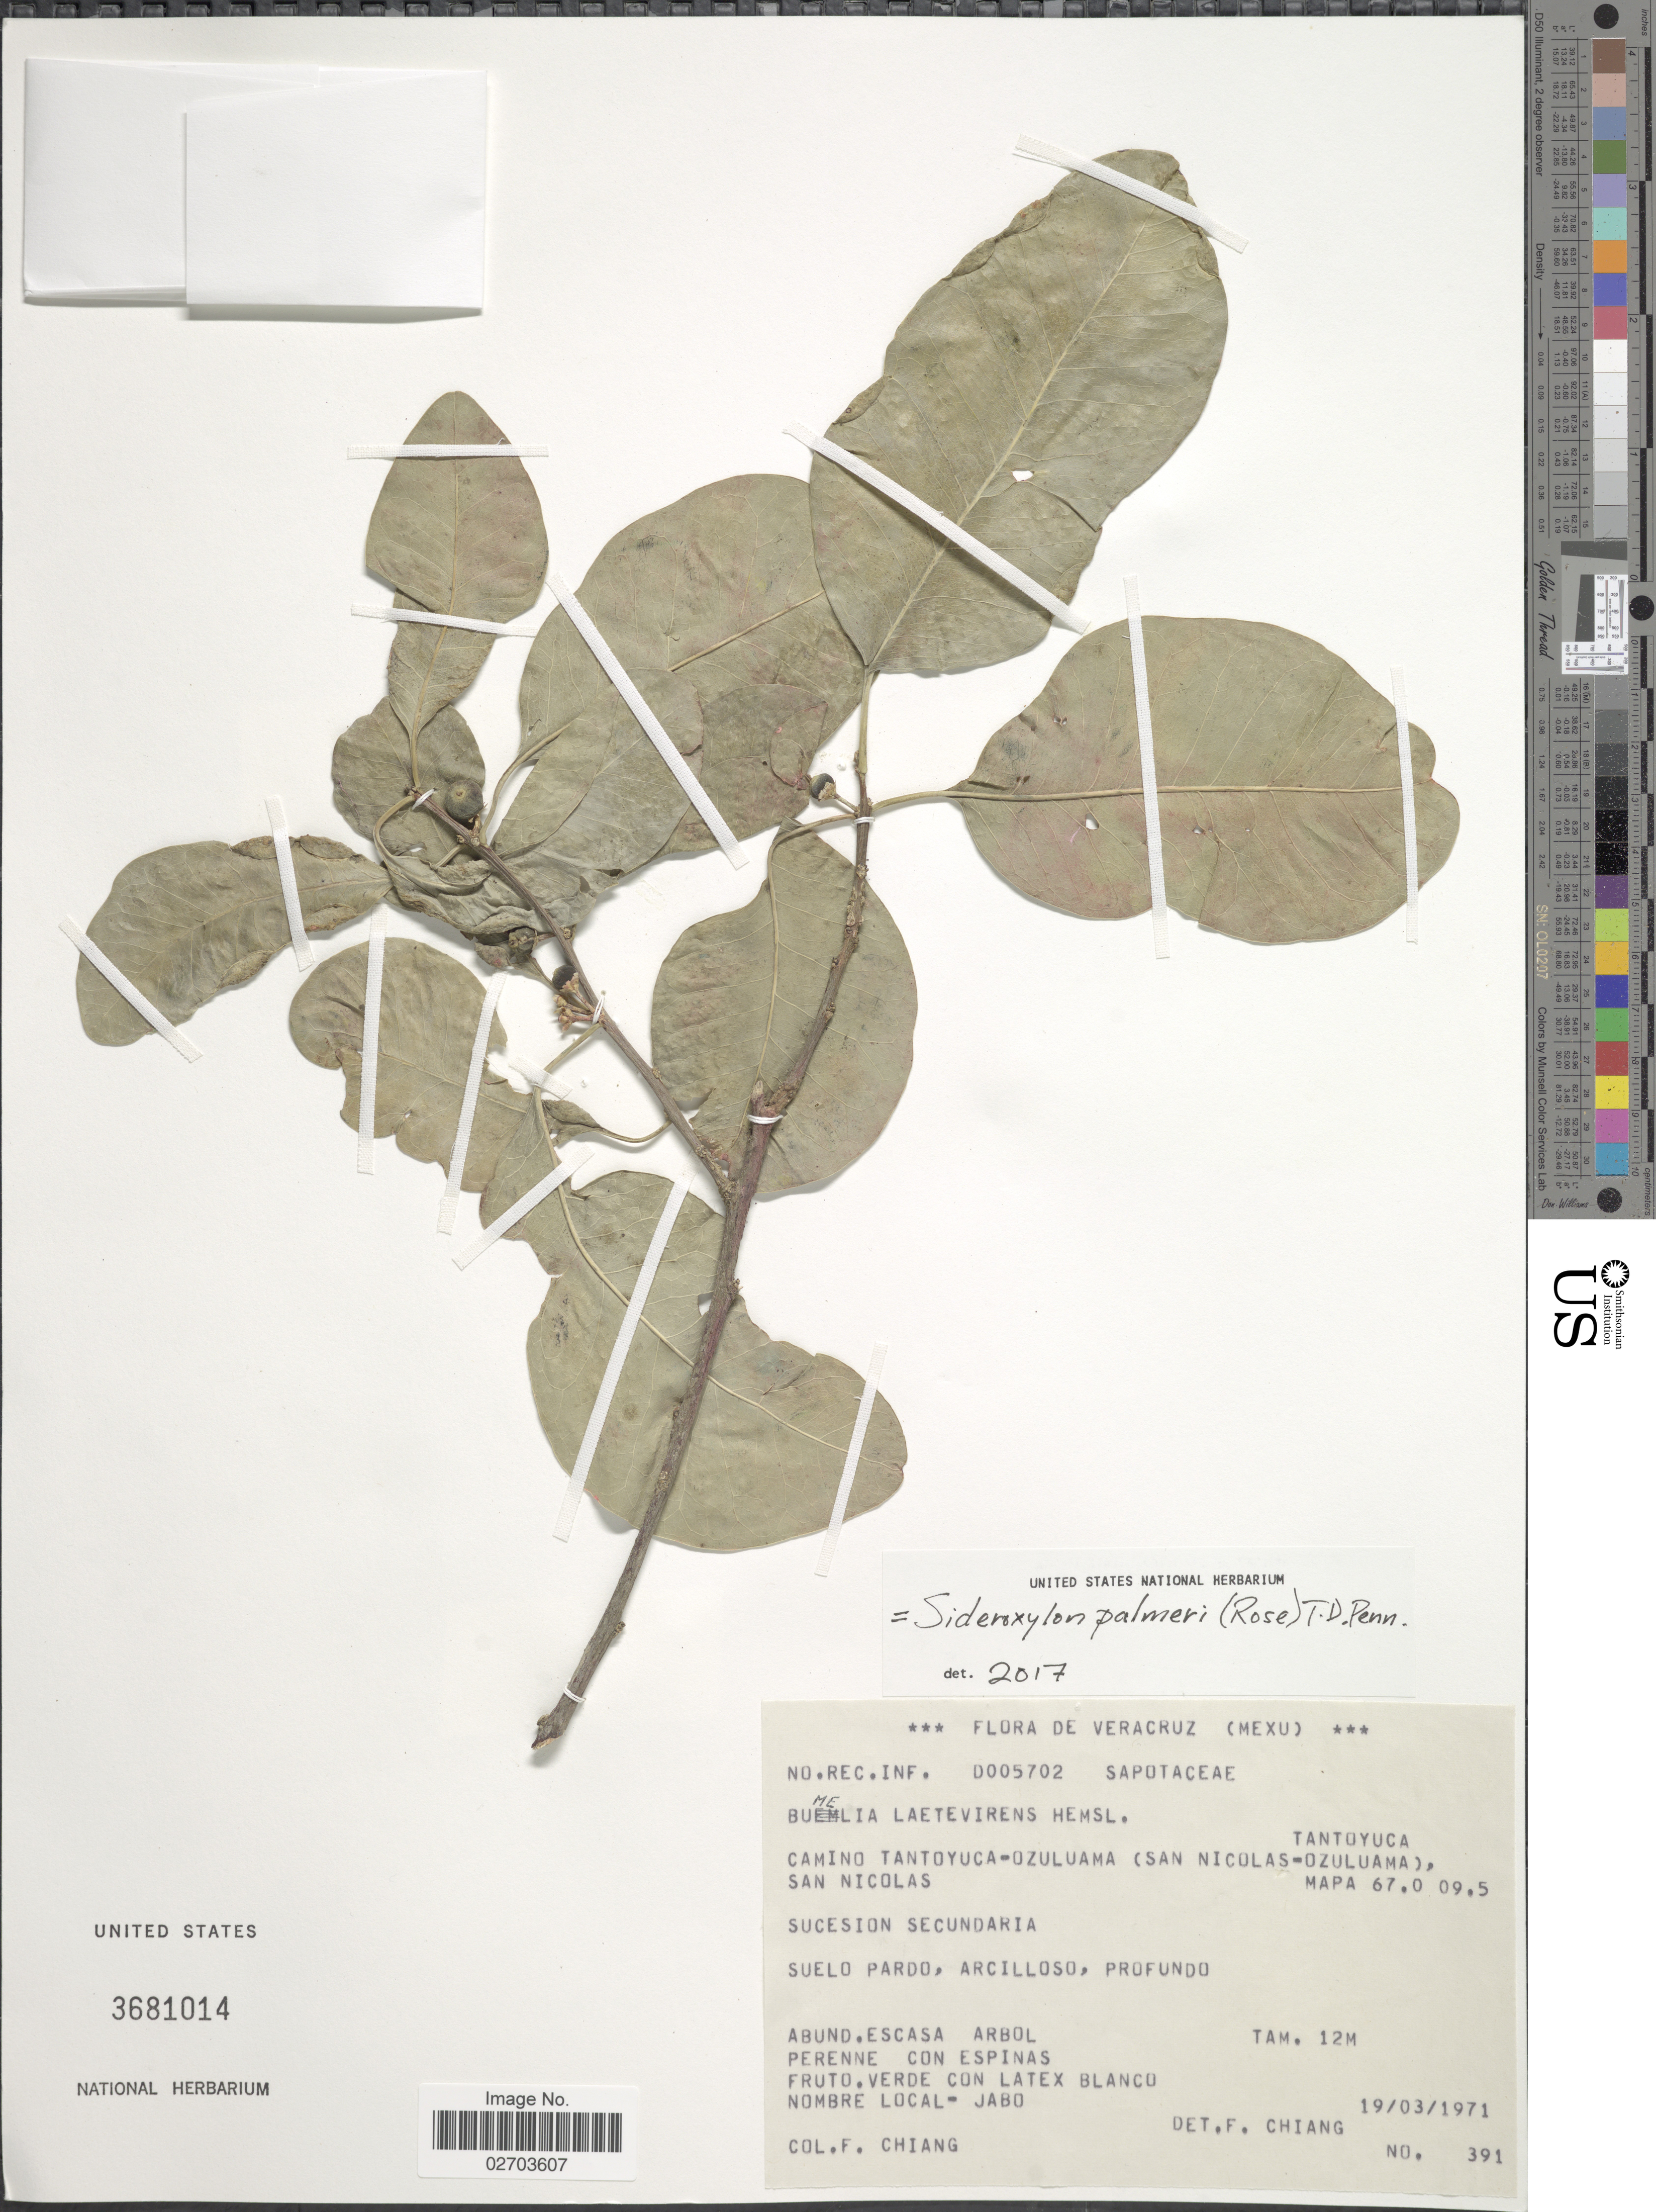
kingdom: Plantae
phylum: Tracheophyta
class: Magnoliopsida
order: Ericales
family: Sapotaceae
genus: Sideroxylon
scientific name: Sideroxylon palmeri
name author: (Rose) T.D. Penn.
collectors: F. Chiang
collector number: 391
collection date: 1971-03-19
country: Mexico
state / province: Veracruz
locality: Veracruz, Camino Tantoyuca-Ozuluama (San Nicolas-Ozuluama), San Nicolas, MAPA 67.0 09.5.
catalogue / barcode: US 3681014